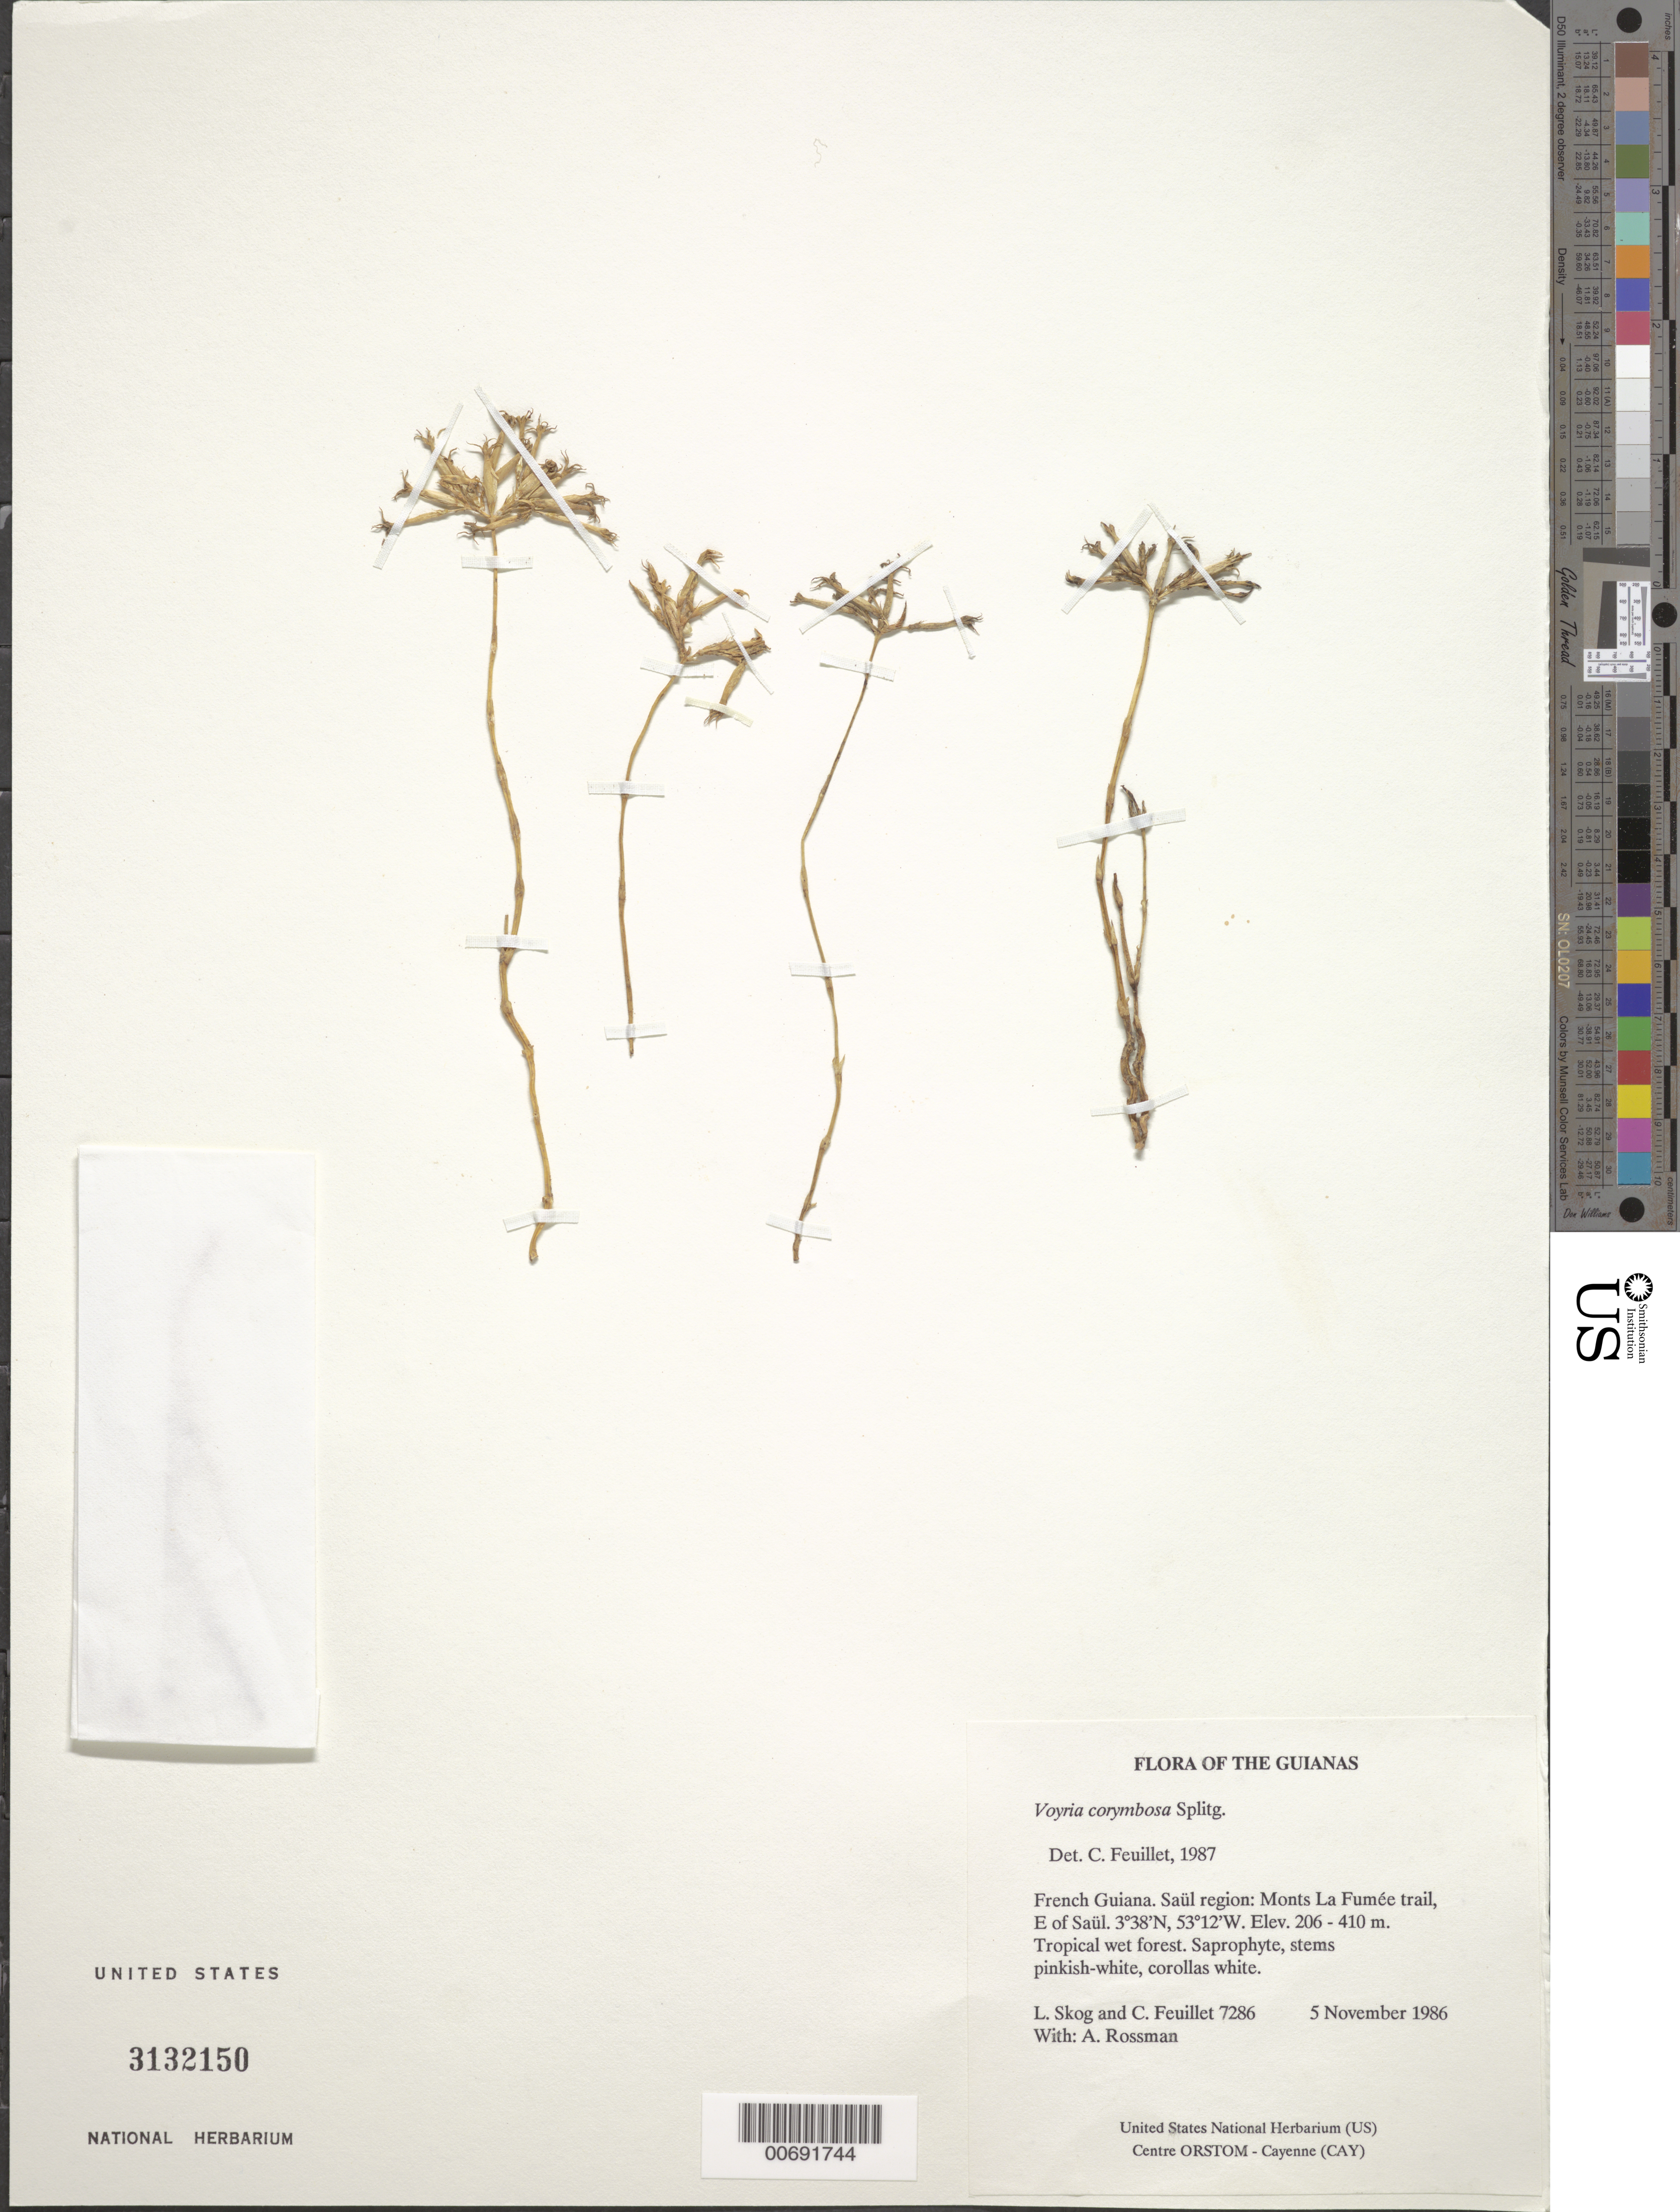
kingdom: Plantae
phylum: Tracheophyta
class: Magnoliopsida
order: Gentianales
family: Gentianaceae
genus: Voyria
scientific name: Voyria corymbosa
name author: Splitg.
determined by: Feuillet, C.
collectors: L. E. Skog, C. Feuillet & A. Rossman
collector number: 7286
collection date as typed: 5 November 1986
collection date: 1986-11-05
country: French Guiana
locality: Monts La Fumée trail, E of Saül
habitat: Tropical wet forest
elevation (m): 206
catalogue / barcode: US 3132150